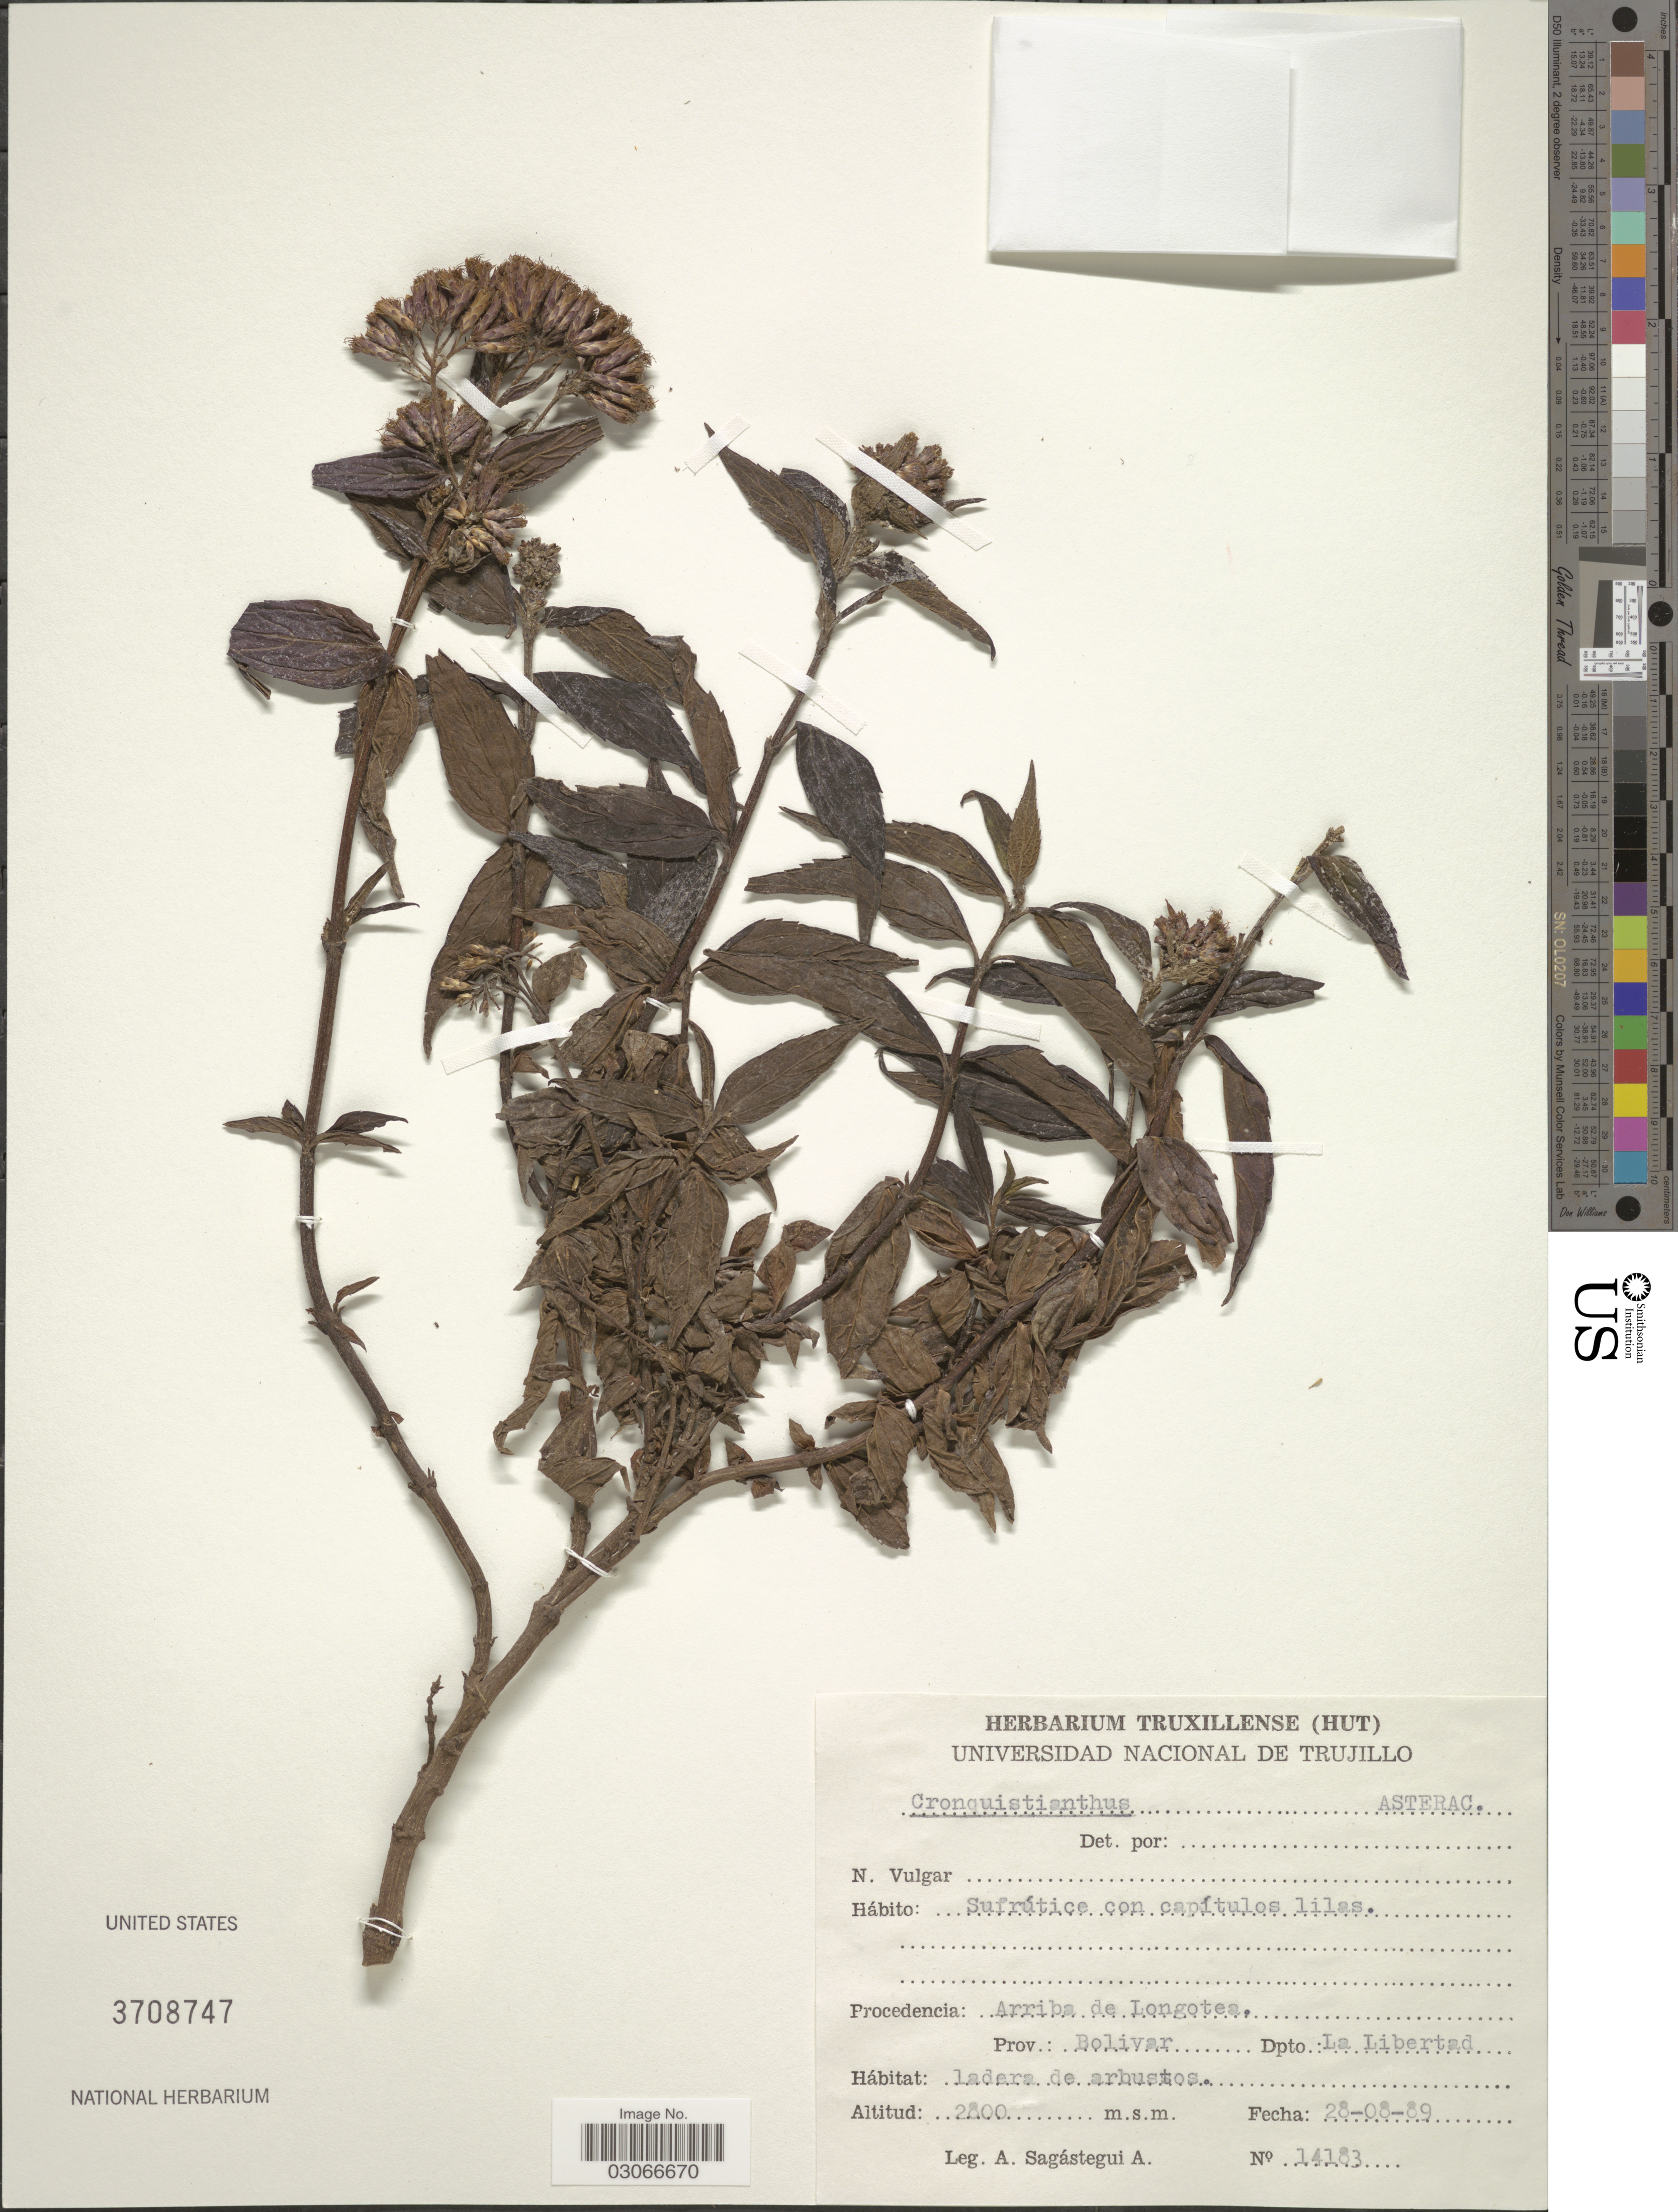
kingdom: Plantae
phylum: Tracheophyta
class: Magnoliopsida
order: Asterales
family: Asteraceae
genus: Cronquistianthus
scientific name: Cronquistianthus sp.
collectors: A. Sagástegui A.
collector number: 14183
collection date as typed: Transcribed d/m/y: 28/8/89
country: Venezuela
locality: Procedencia: Arriba de Longotea. Prov.: Bolivar. Dpto. La Libertad.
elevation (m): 2800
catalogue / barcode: US 3708747